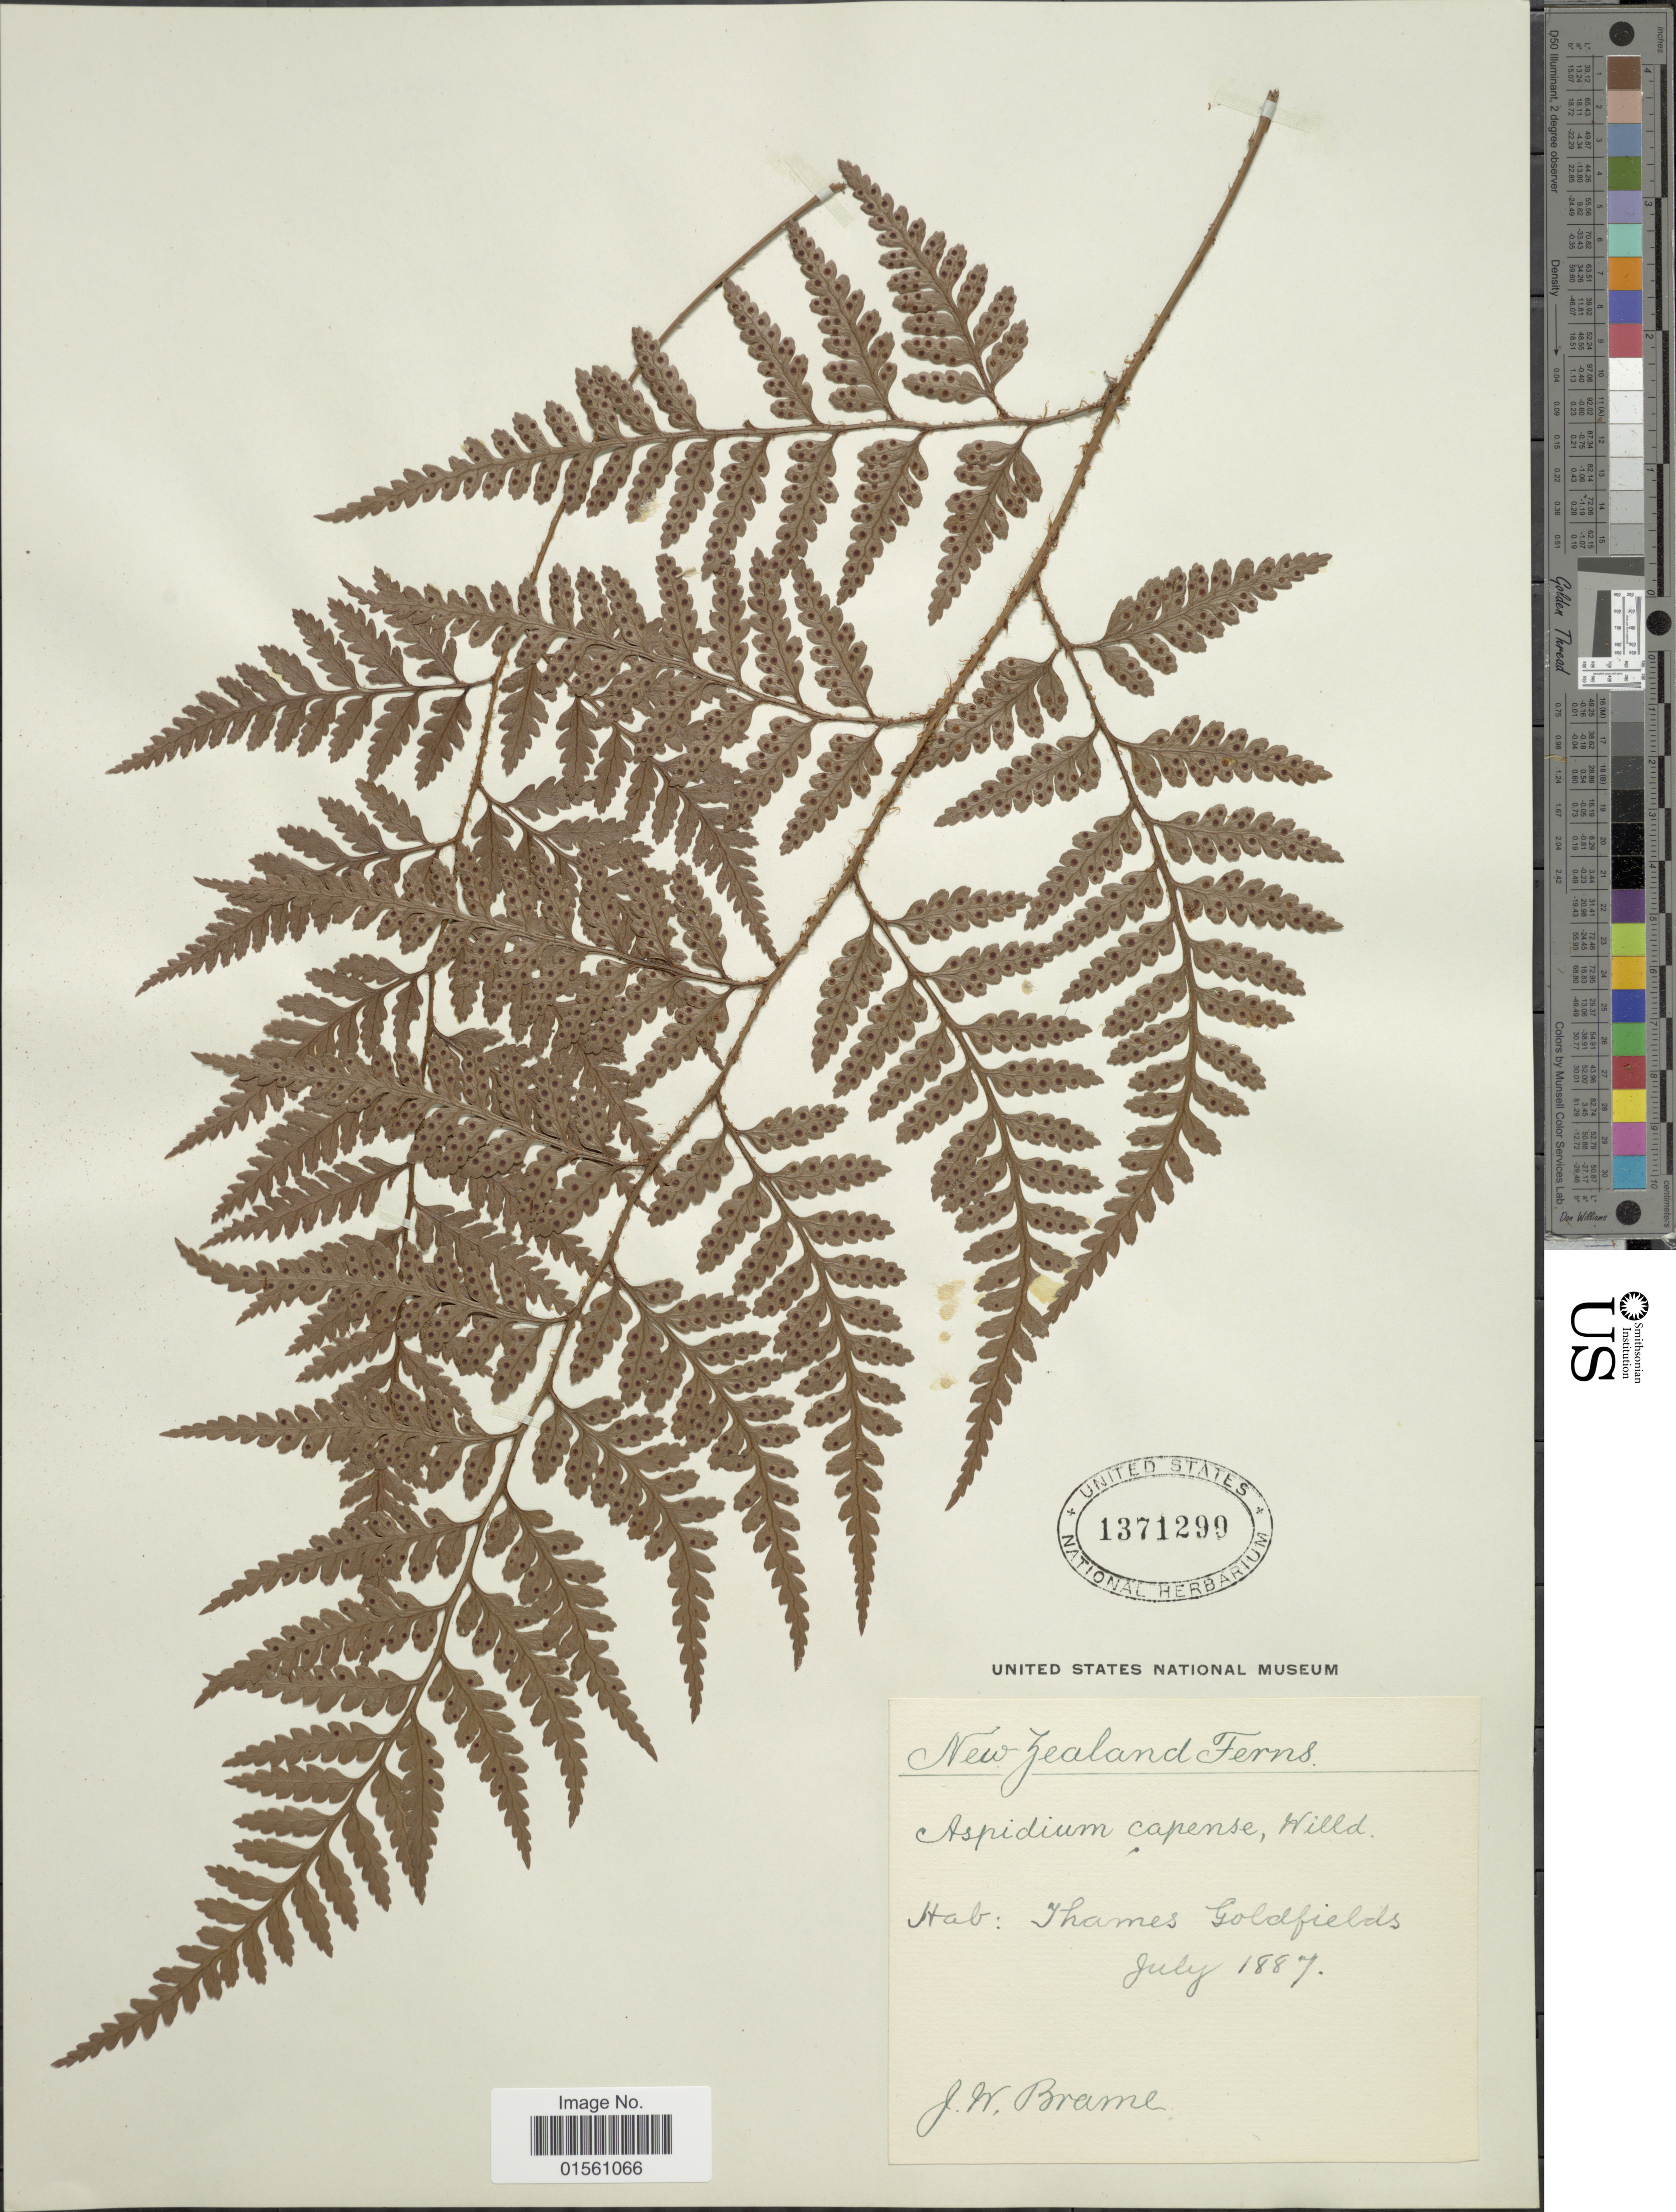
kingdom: Plantae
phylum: Tracheophyta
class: Polypodiopsida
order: Polypodiales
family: Dryopteridaceae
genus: Rumohra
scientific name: Rumohra adiantiformis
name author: (G. Forst.) Ching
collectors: J. Brame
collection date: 1887-07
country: New Zealand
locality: New Zealand, Jhames Goldfields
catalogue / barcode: US 1371290